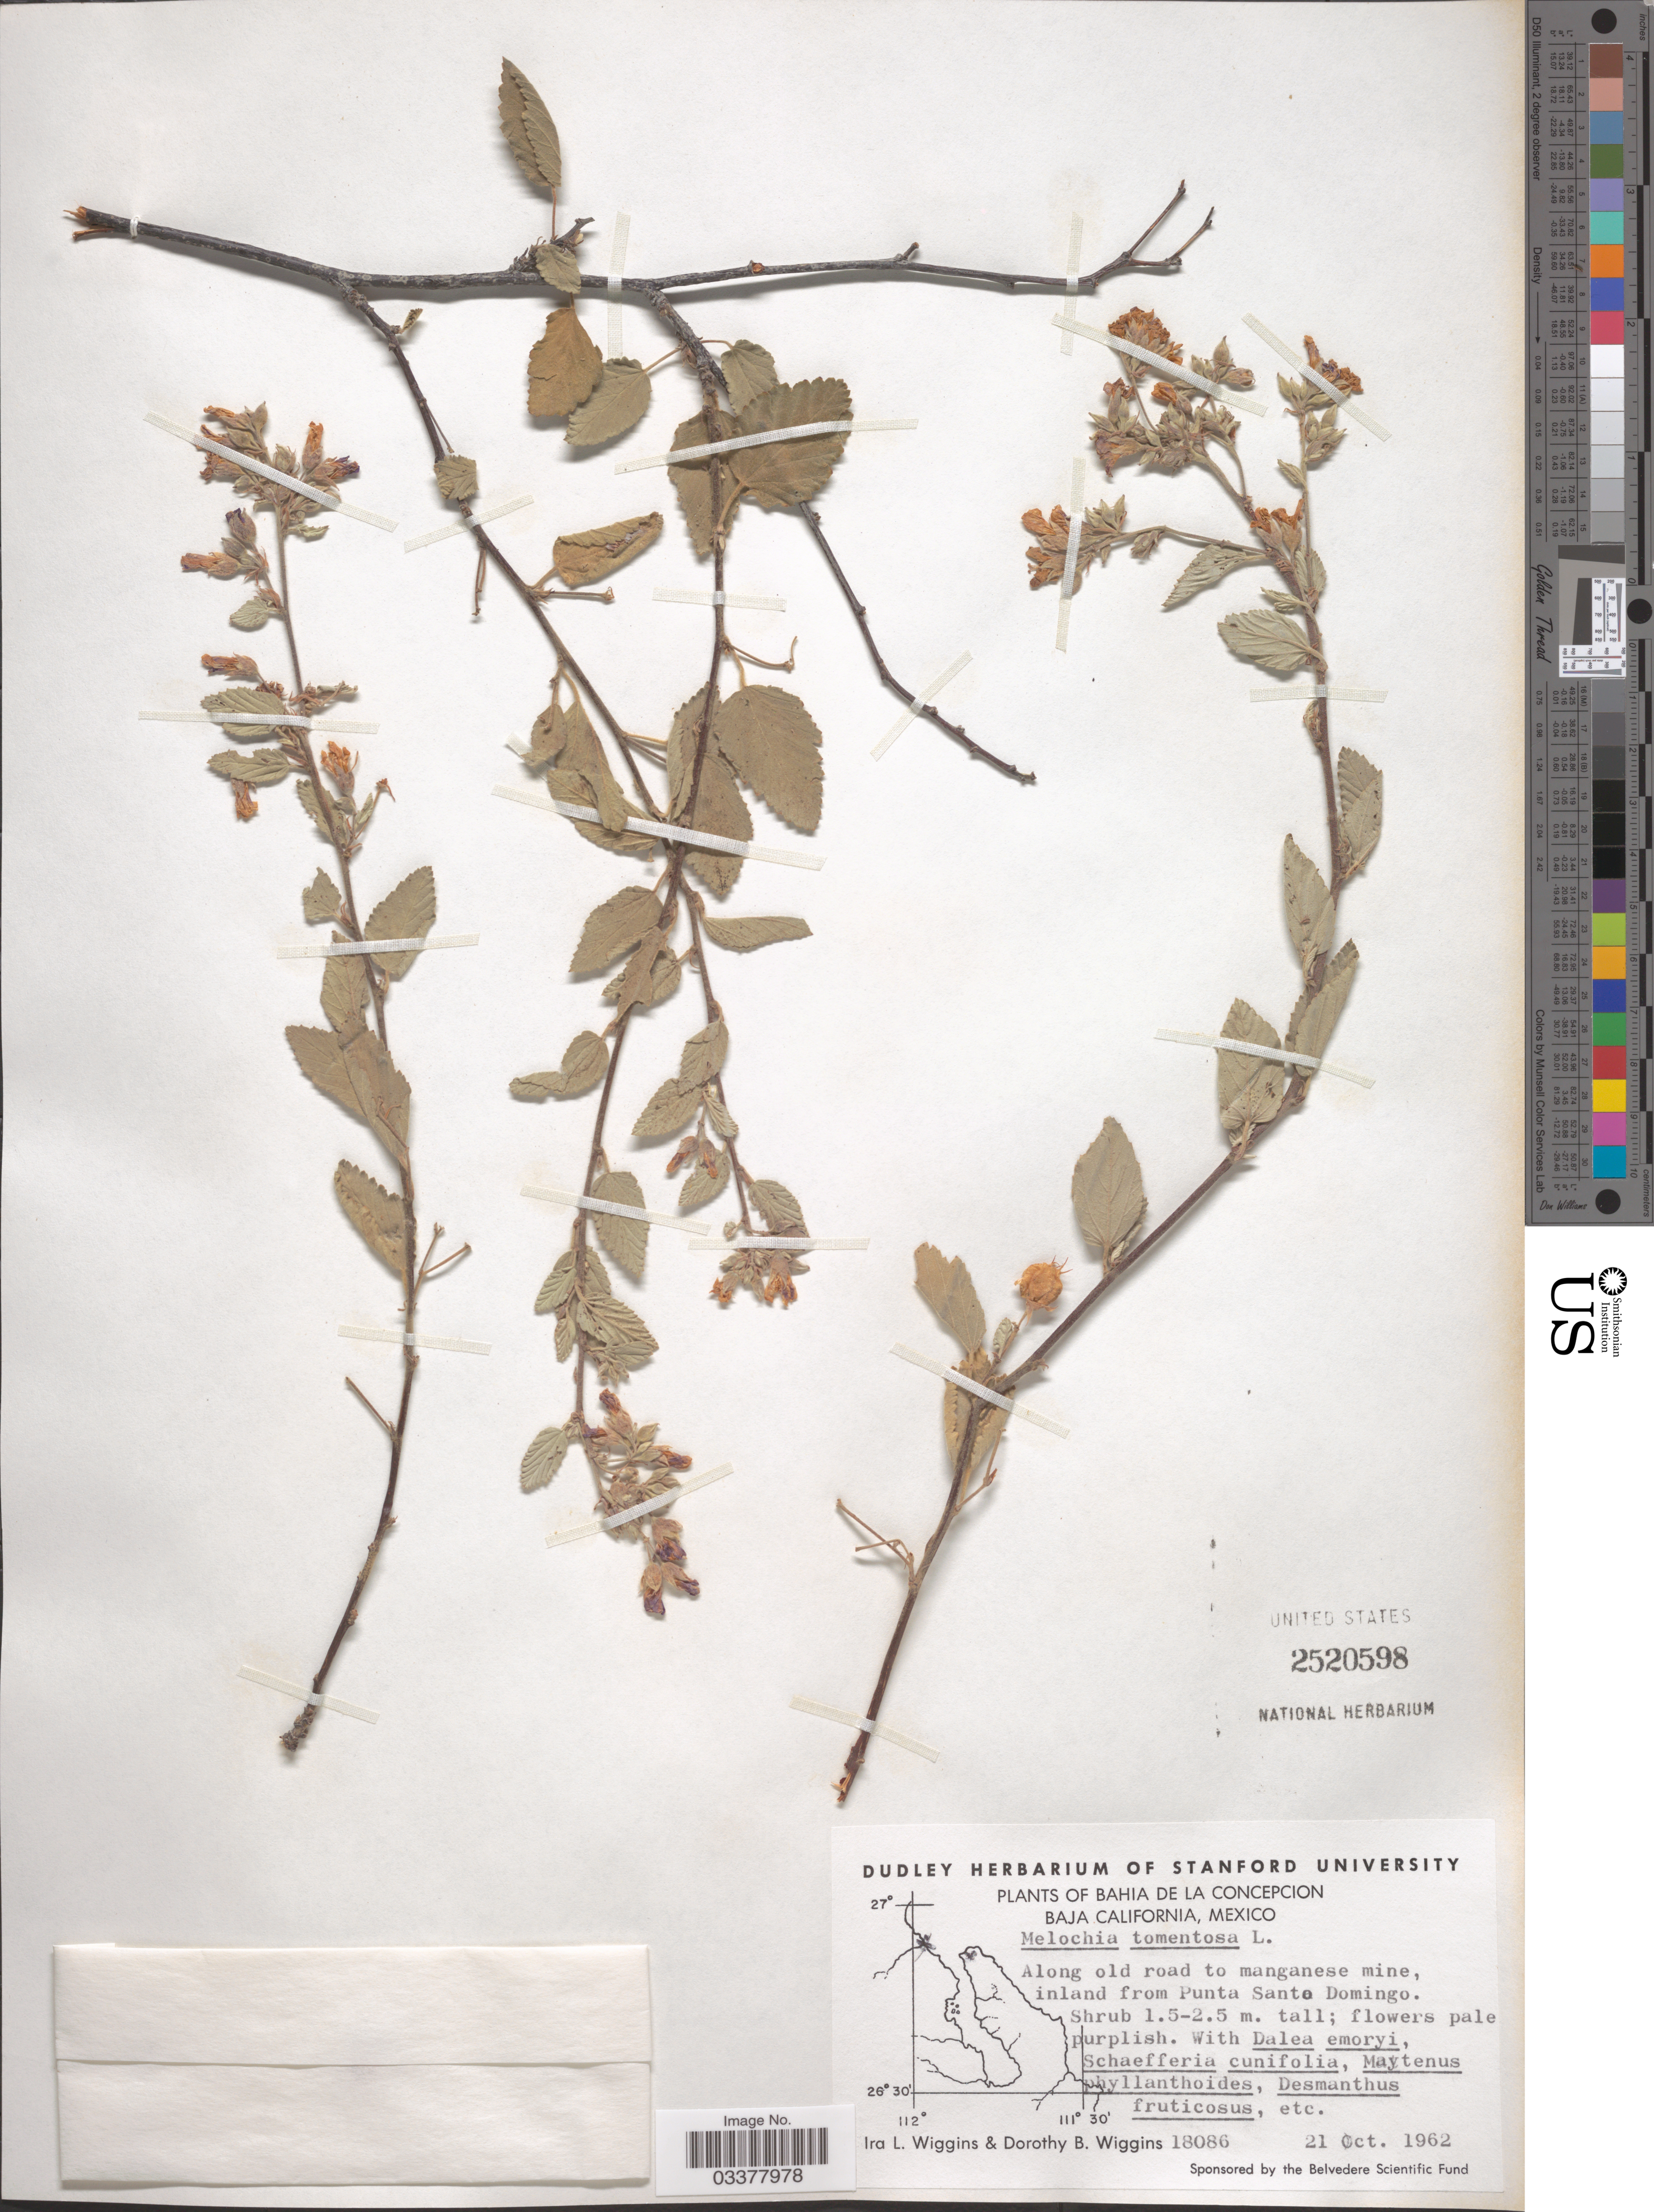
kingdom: Plantae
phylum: Tracheophyta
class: Magnoliopsida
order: Malvales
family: Malvaceae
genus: Melochia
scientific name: Melochia tomentosa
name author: L.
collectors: I. L. Wiggins & D. B. Wiggins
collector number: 18086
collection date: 1962-10-21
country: Mexico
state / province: Baja California Sur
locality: Bahia de la Concepcion. Along old road to manganese mine, inland from Punta Santo Domingo.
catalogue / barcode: US 2520598